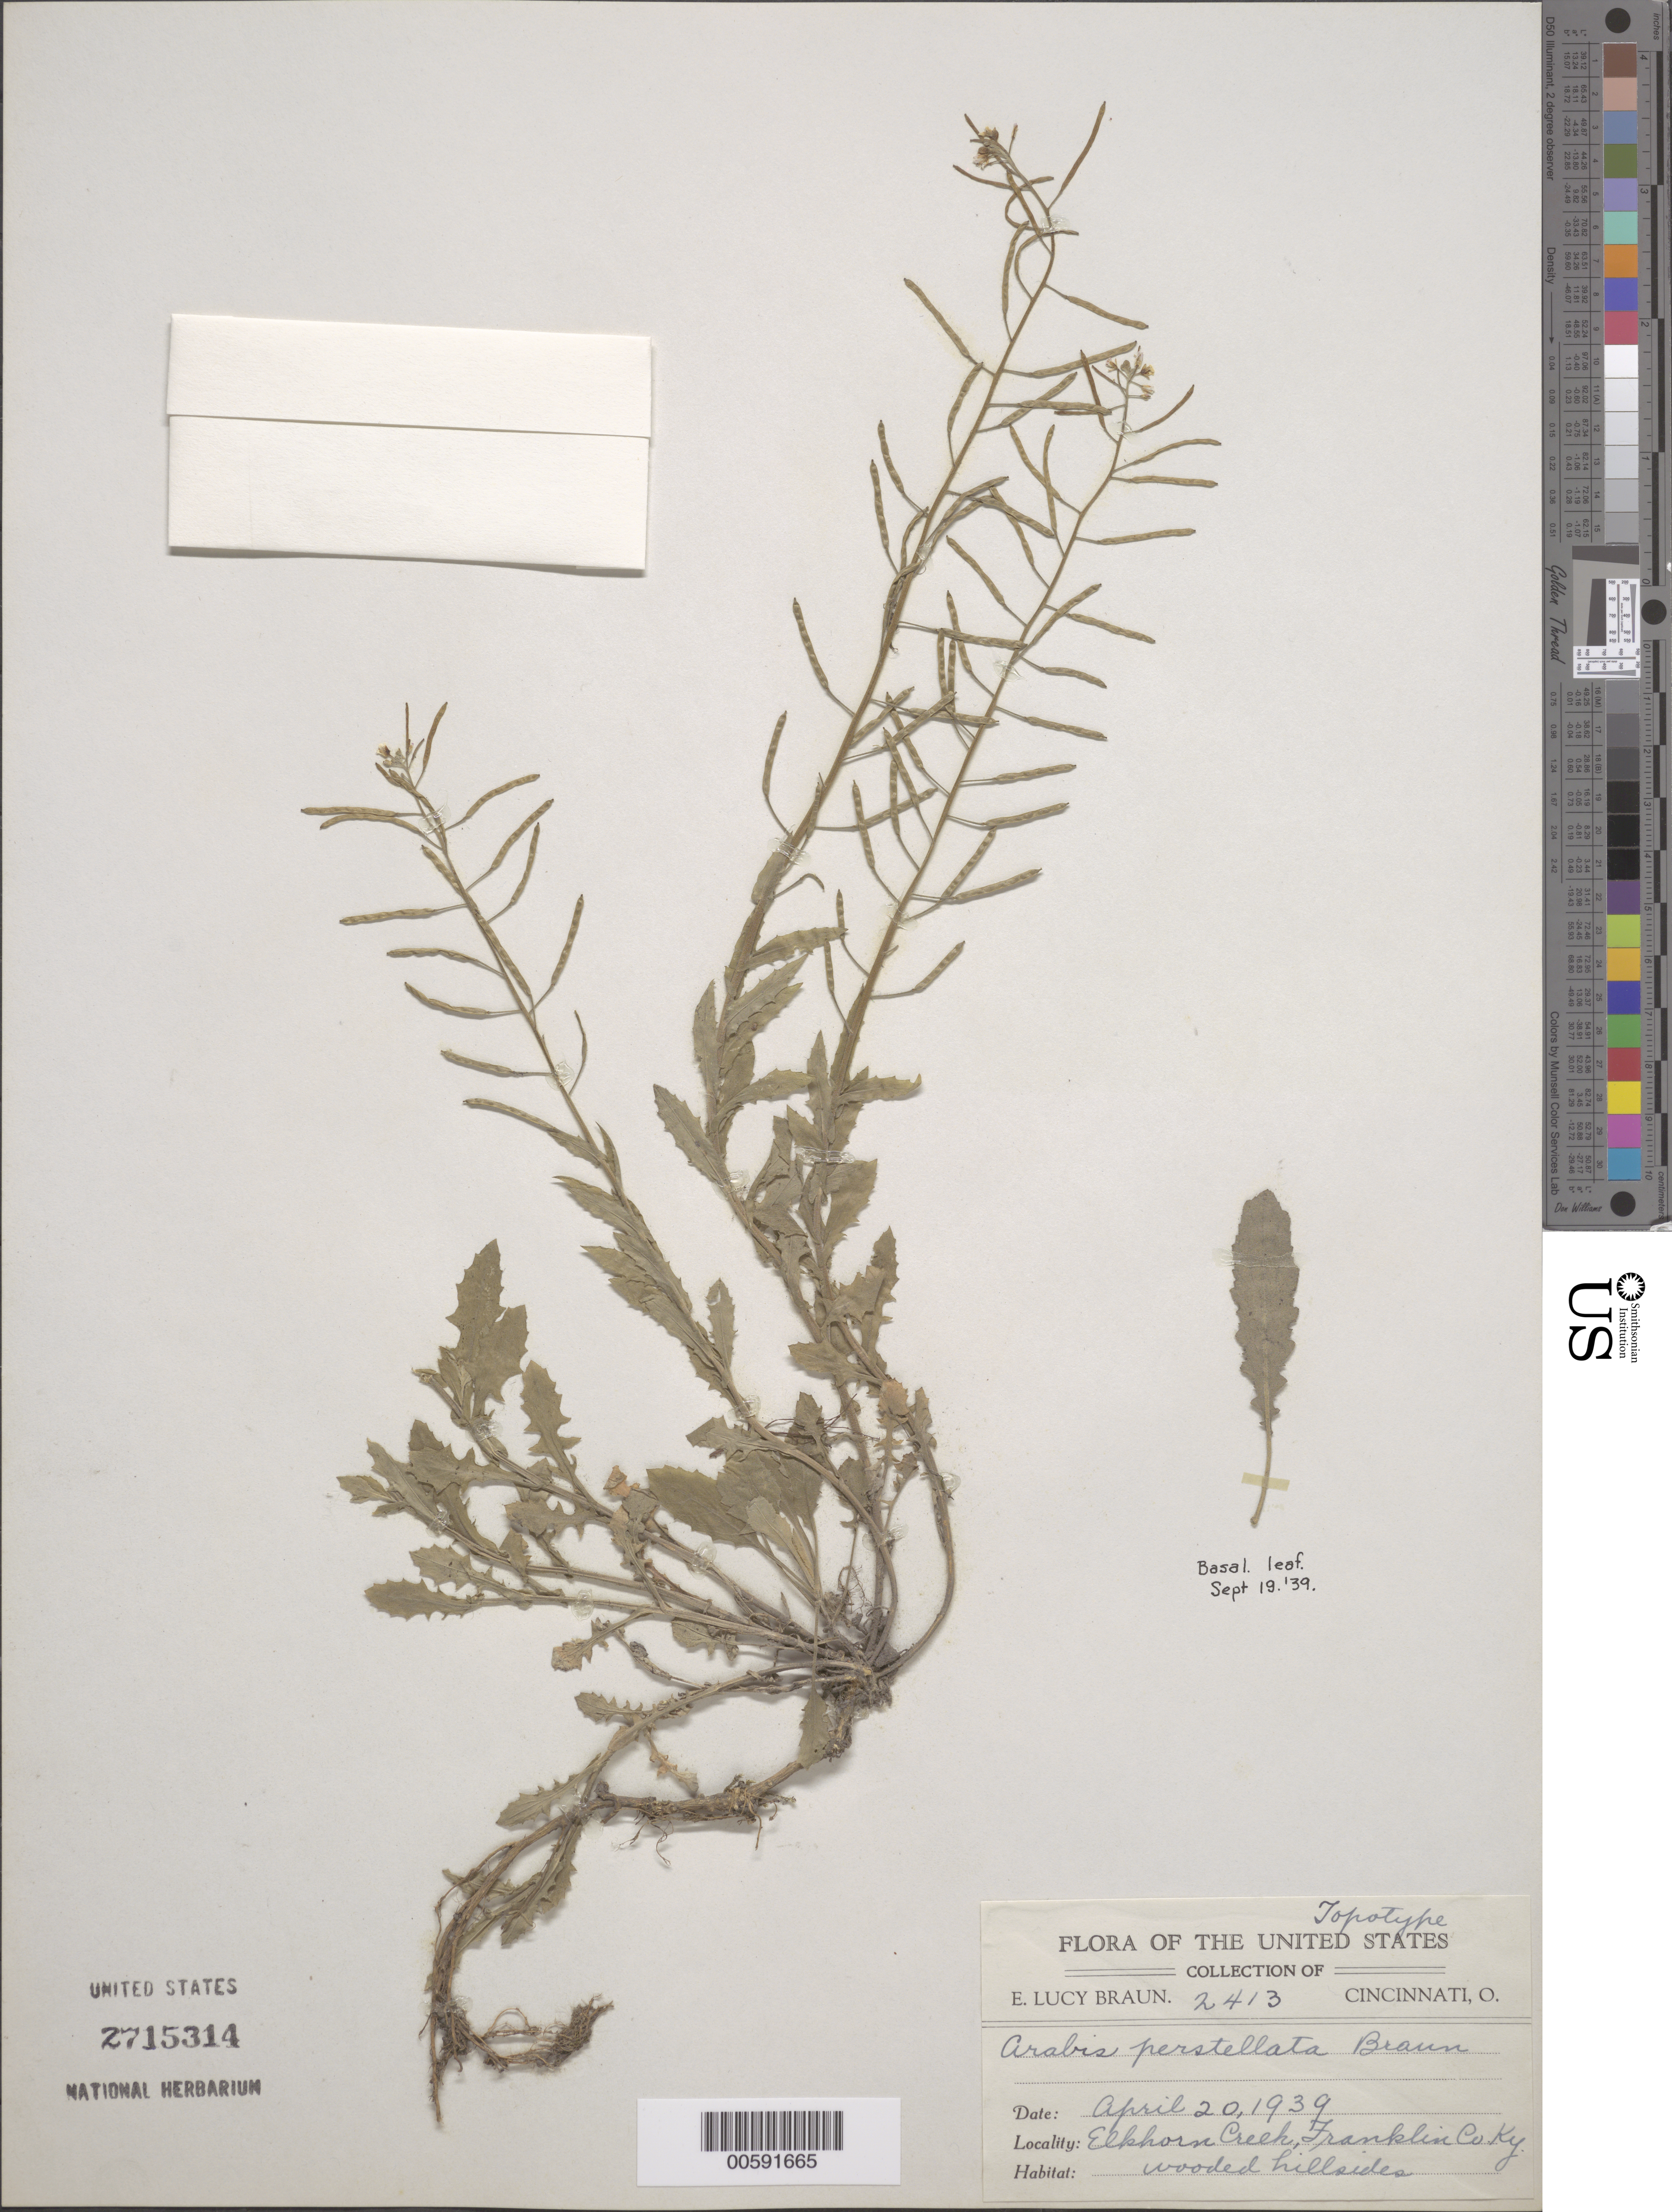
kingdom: Plantae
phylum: Tracheophyta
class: Magnoliopsida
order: Brassicales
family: Brassicaceae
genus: Arabis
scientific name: Arabis perstellata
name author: E.L. Braun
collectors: E. L. Braun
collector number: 2413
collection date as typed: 20 Apr 1939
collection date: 1939-04-20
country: United States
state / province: Kentucky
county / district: Franklin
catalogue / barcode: US 2715314